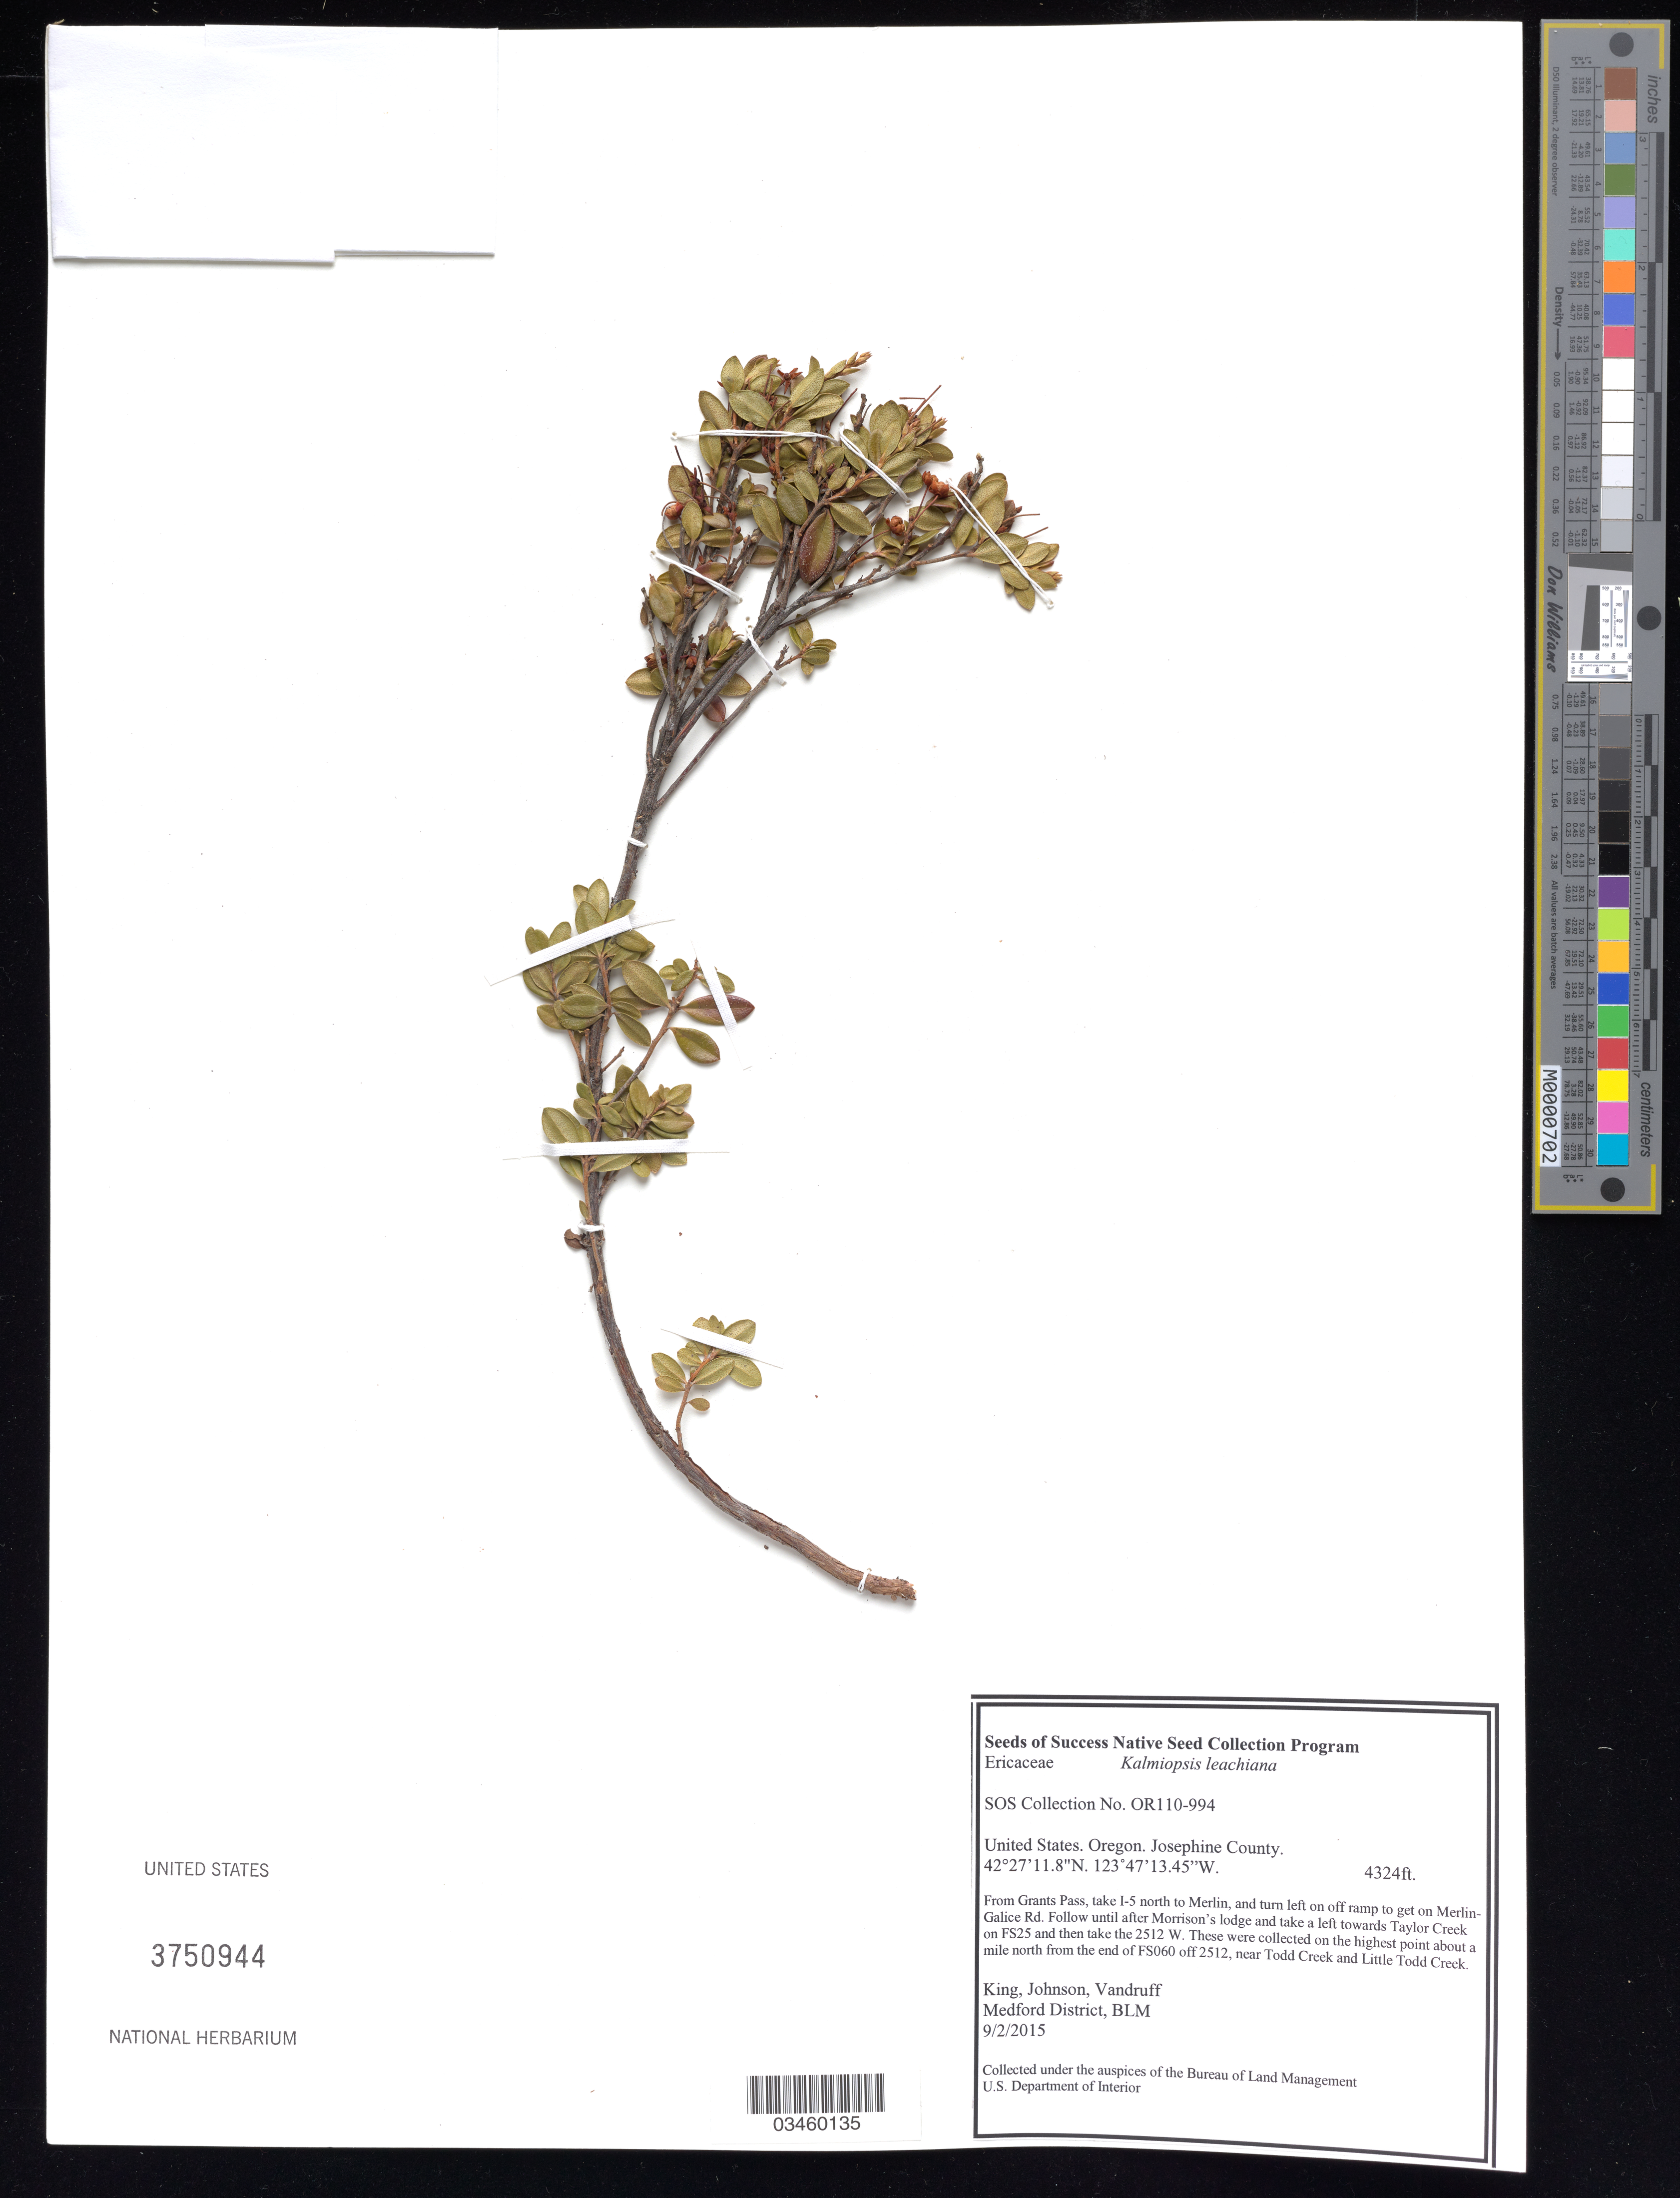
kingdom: Plantae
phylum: Tracheophyta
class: Magnoliopsida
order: Ericales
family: Ericaceae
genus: Kalmiopsis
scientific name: Kalmiopsis leachiana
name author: (L.F. Hend.) Rehder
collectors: King, --, -- Johnson & -. Vandruff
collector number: OR110-994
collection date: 2015-09-02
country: United States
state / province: Oregon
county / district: Josephine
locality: Todd Creek and Little Todd Creek, FS 2512/ FS060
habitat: Jeffrey pine, rhododendron, coffee berry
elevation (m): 1318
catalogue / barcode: US 3750944